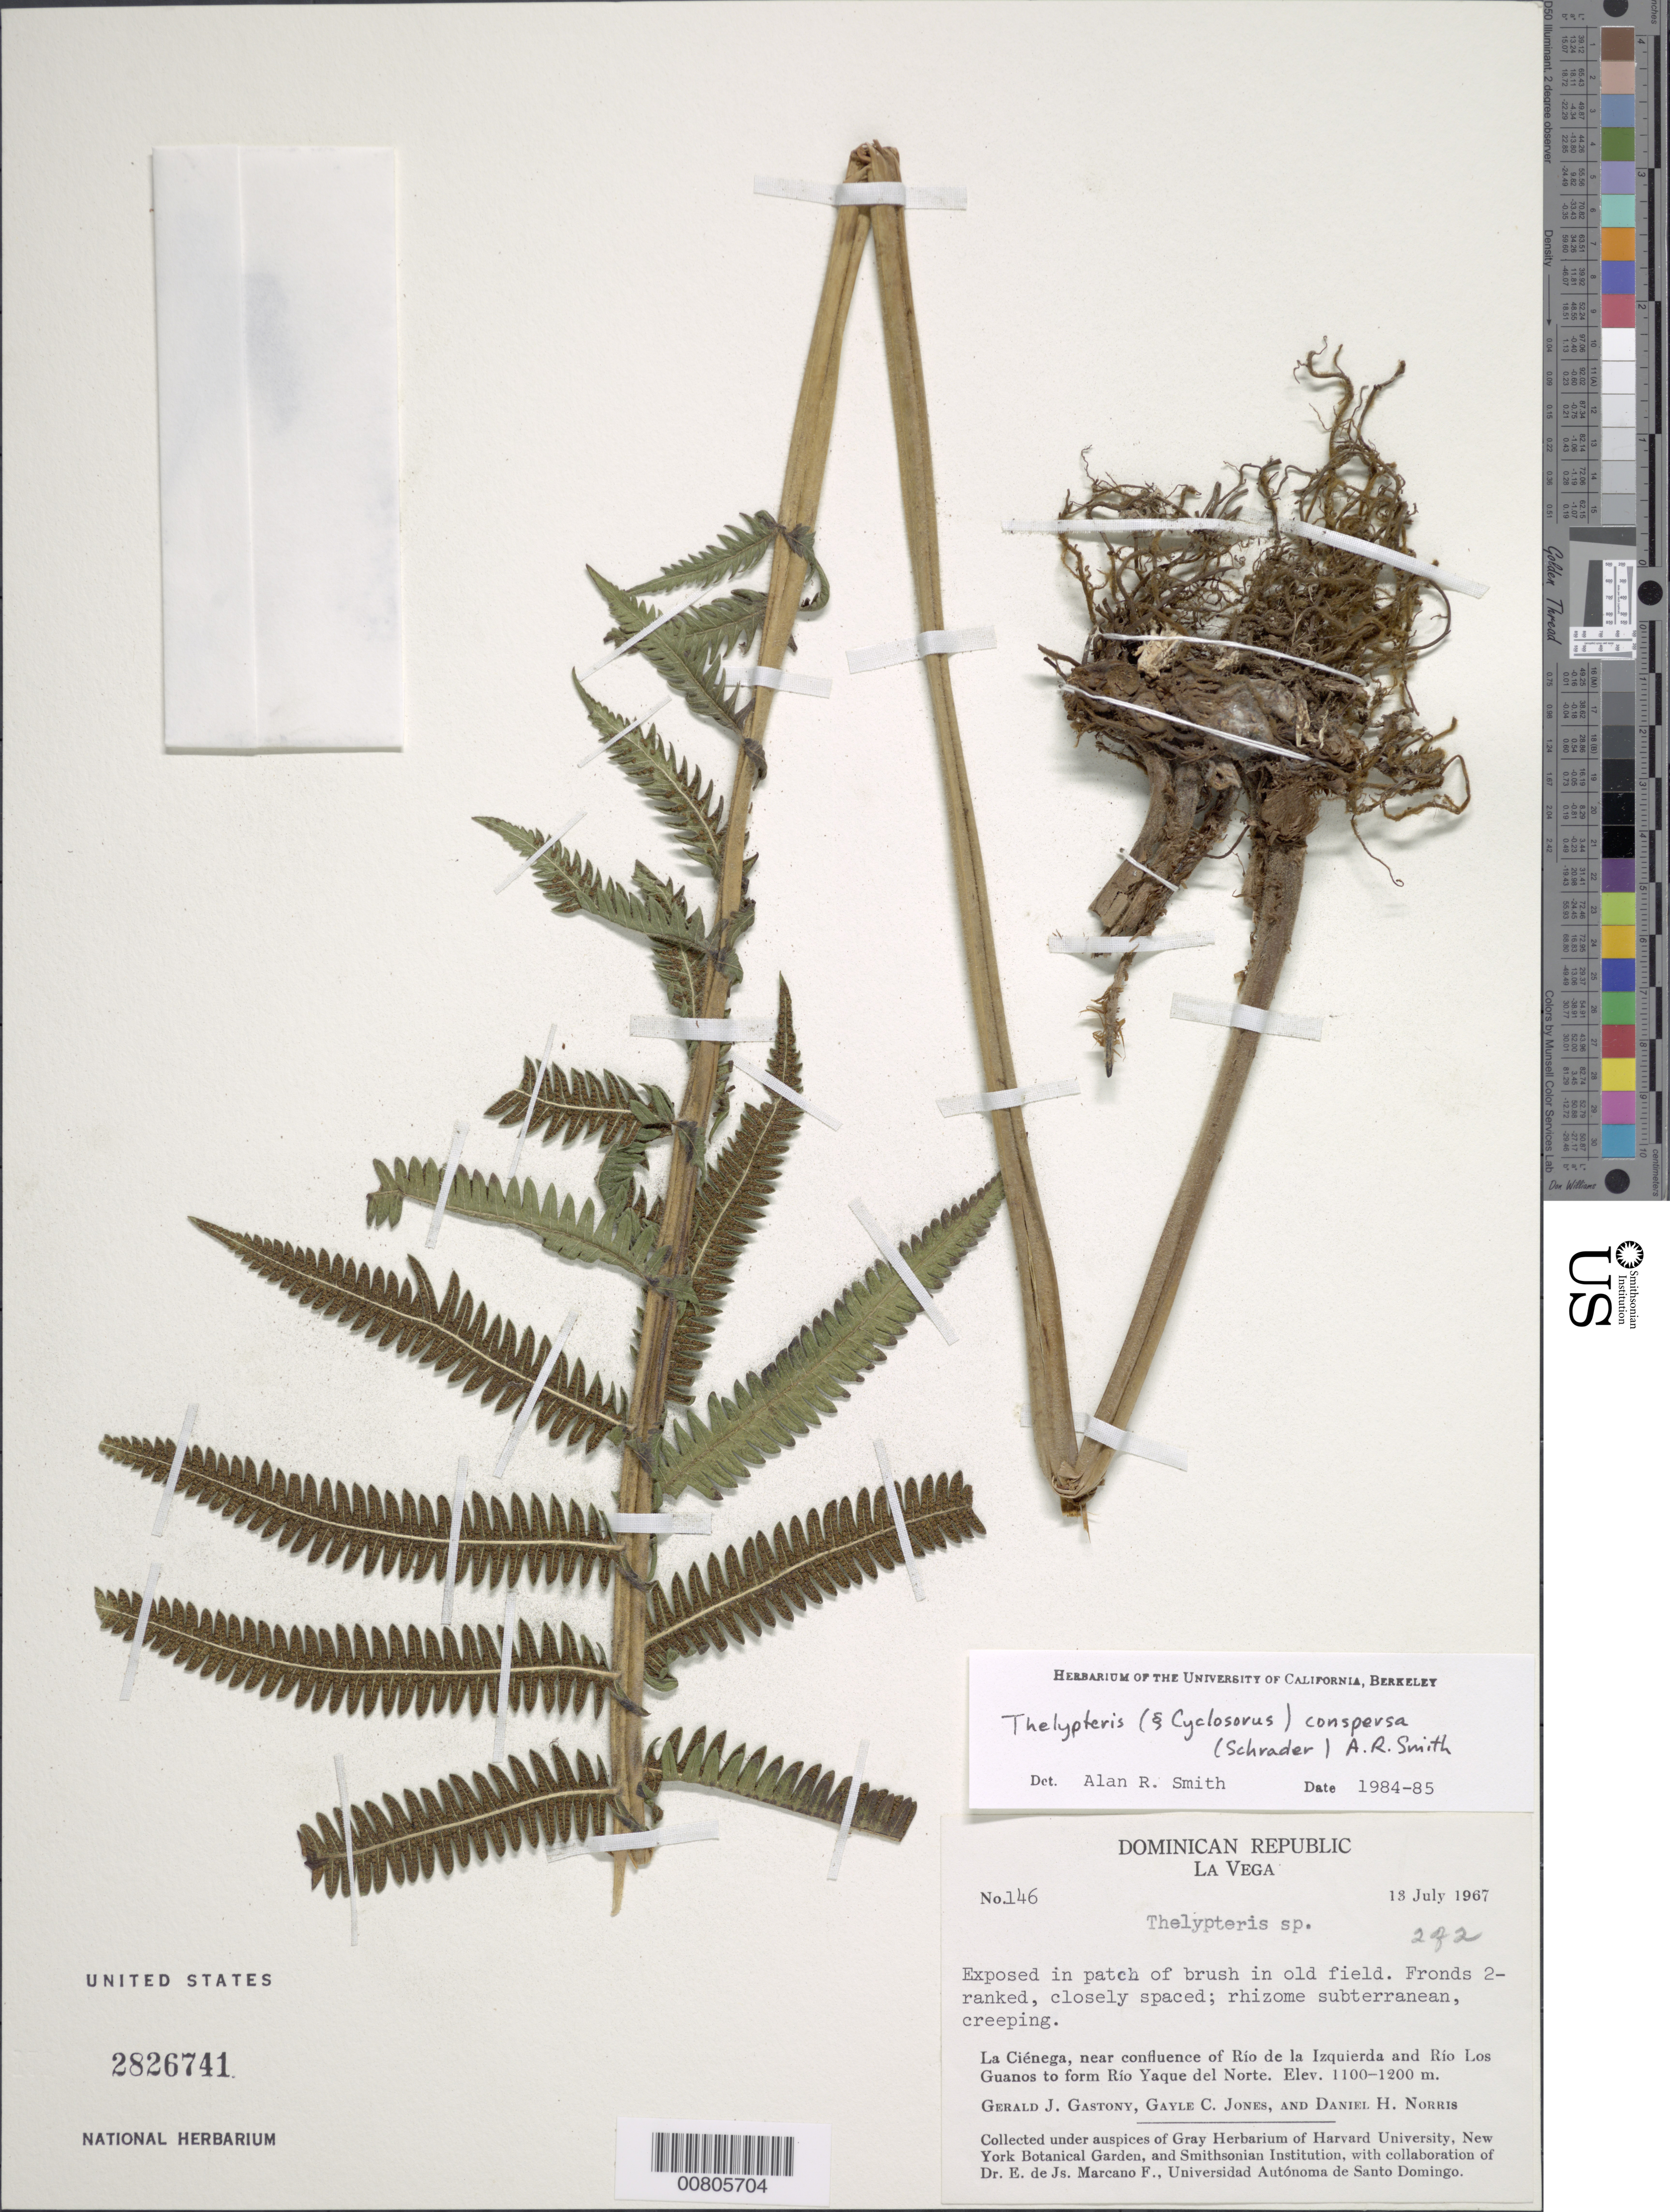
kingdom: Plantae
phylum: Tracheophyta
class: Polypodiopsida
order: Polypodiales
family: Thelypteridaceae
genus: Christella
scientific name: Christella conspersa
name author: (Schrad.) Á. Löve & D. Löve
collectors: G. Gastony, G. C. Jones & D. H. Norris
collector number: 146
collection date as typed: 13 Jul 1967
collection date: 1967-07-13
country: Dominican Republic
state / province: La Vega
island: Hispaniola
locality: La Ciénega, near confluence of Río de la Izquierda and Río Los Guanos to form río Yaque del Norte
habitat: Exposed in patch of brush in old field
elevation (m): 1100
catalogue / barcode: US 2826741